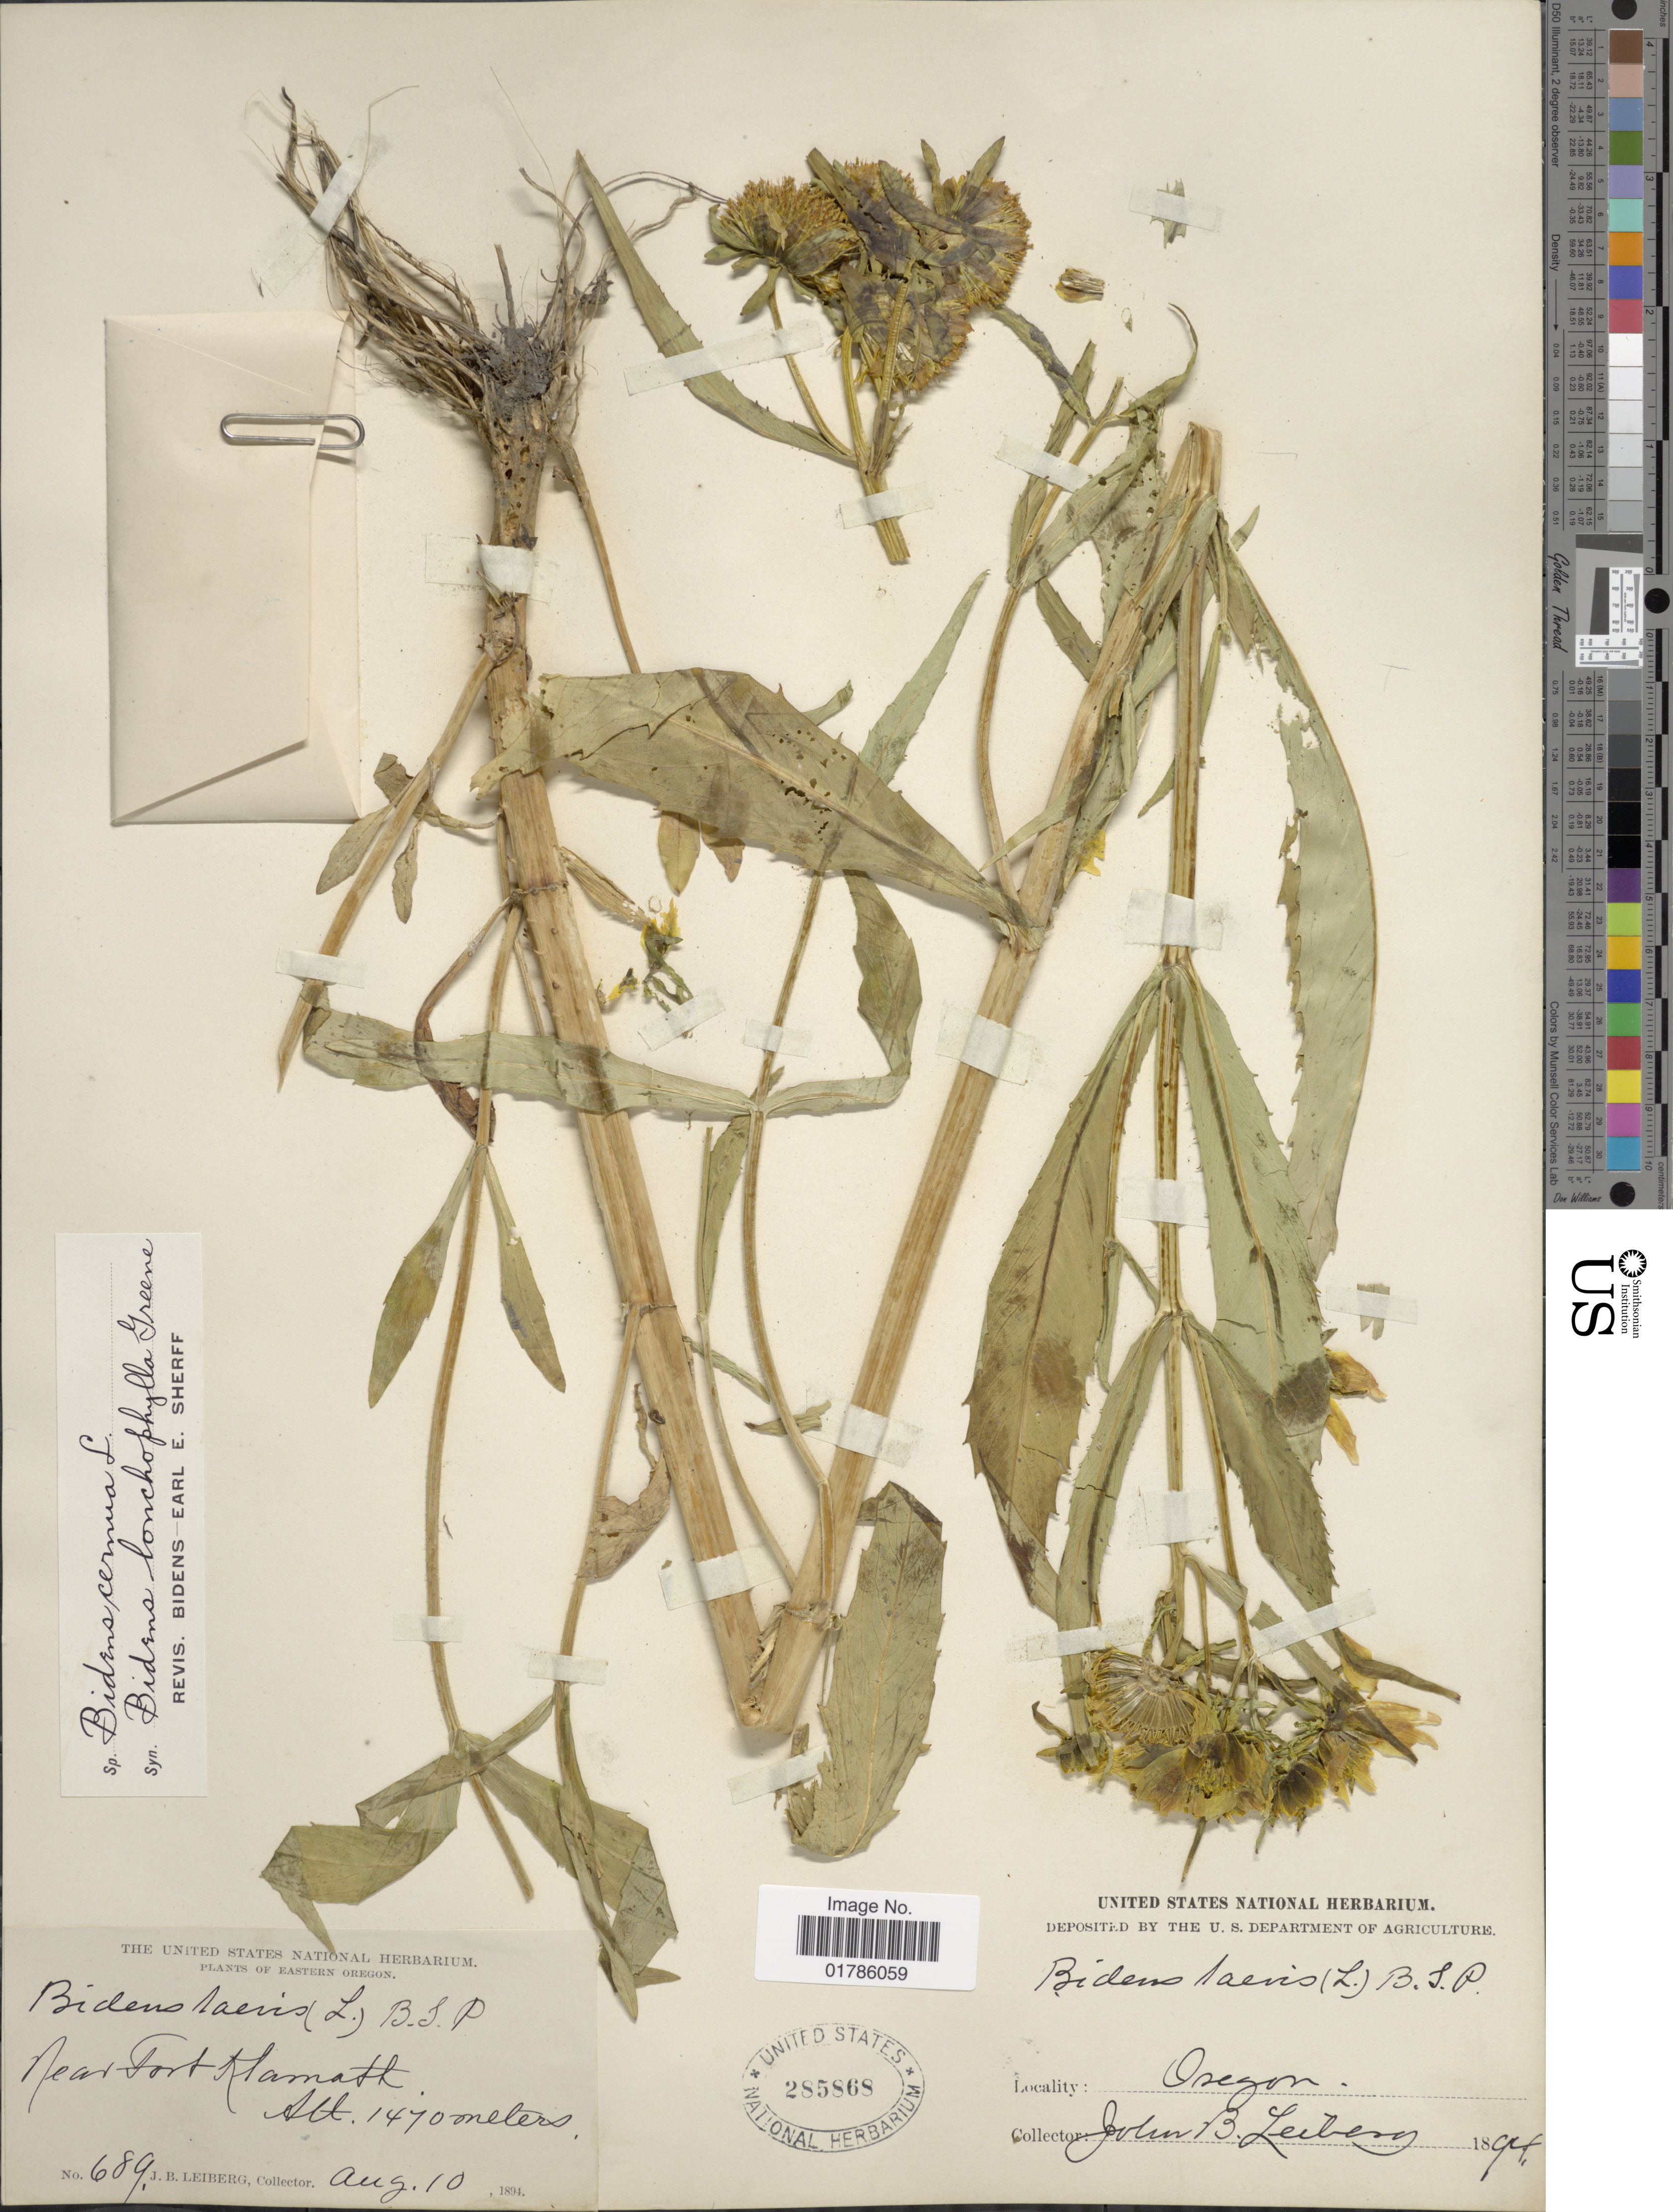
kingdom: Plantae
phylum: Tracheophyta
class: Magnoliopsida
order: Asterales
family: Asteraceae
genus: Bidens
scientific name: Bidens cernua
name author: L.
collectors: J. B. Leiberg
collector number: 689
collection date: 1894-08-10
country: United States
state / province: Oregon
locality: Near Fort Klamath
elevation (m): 1470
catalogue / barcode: US 285868